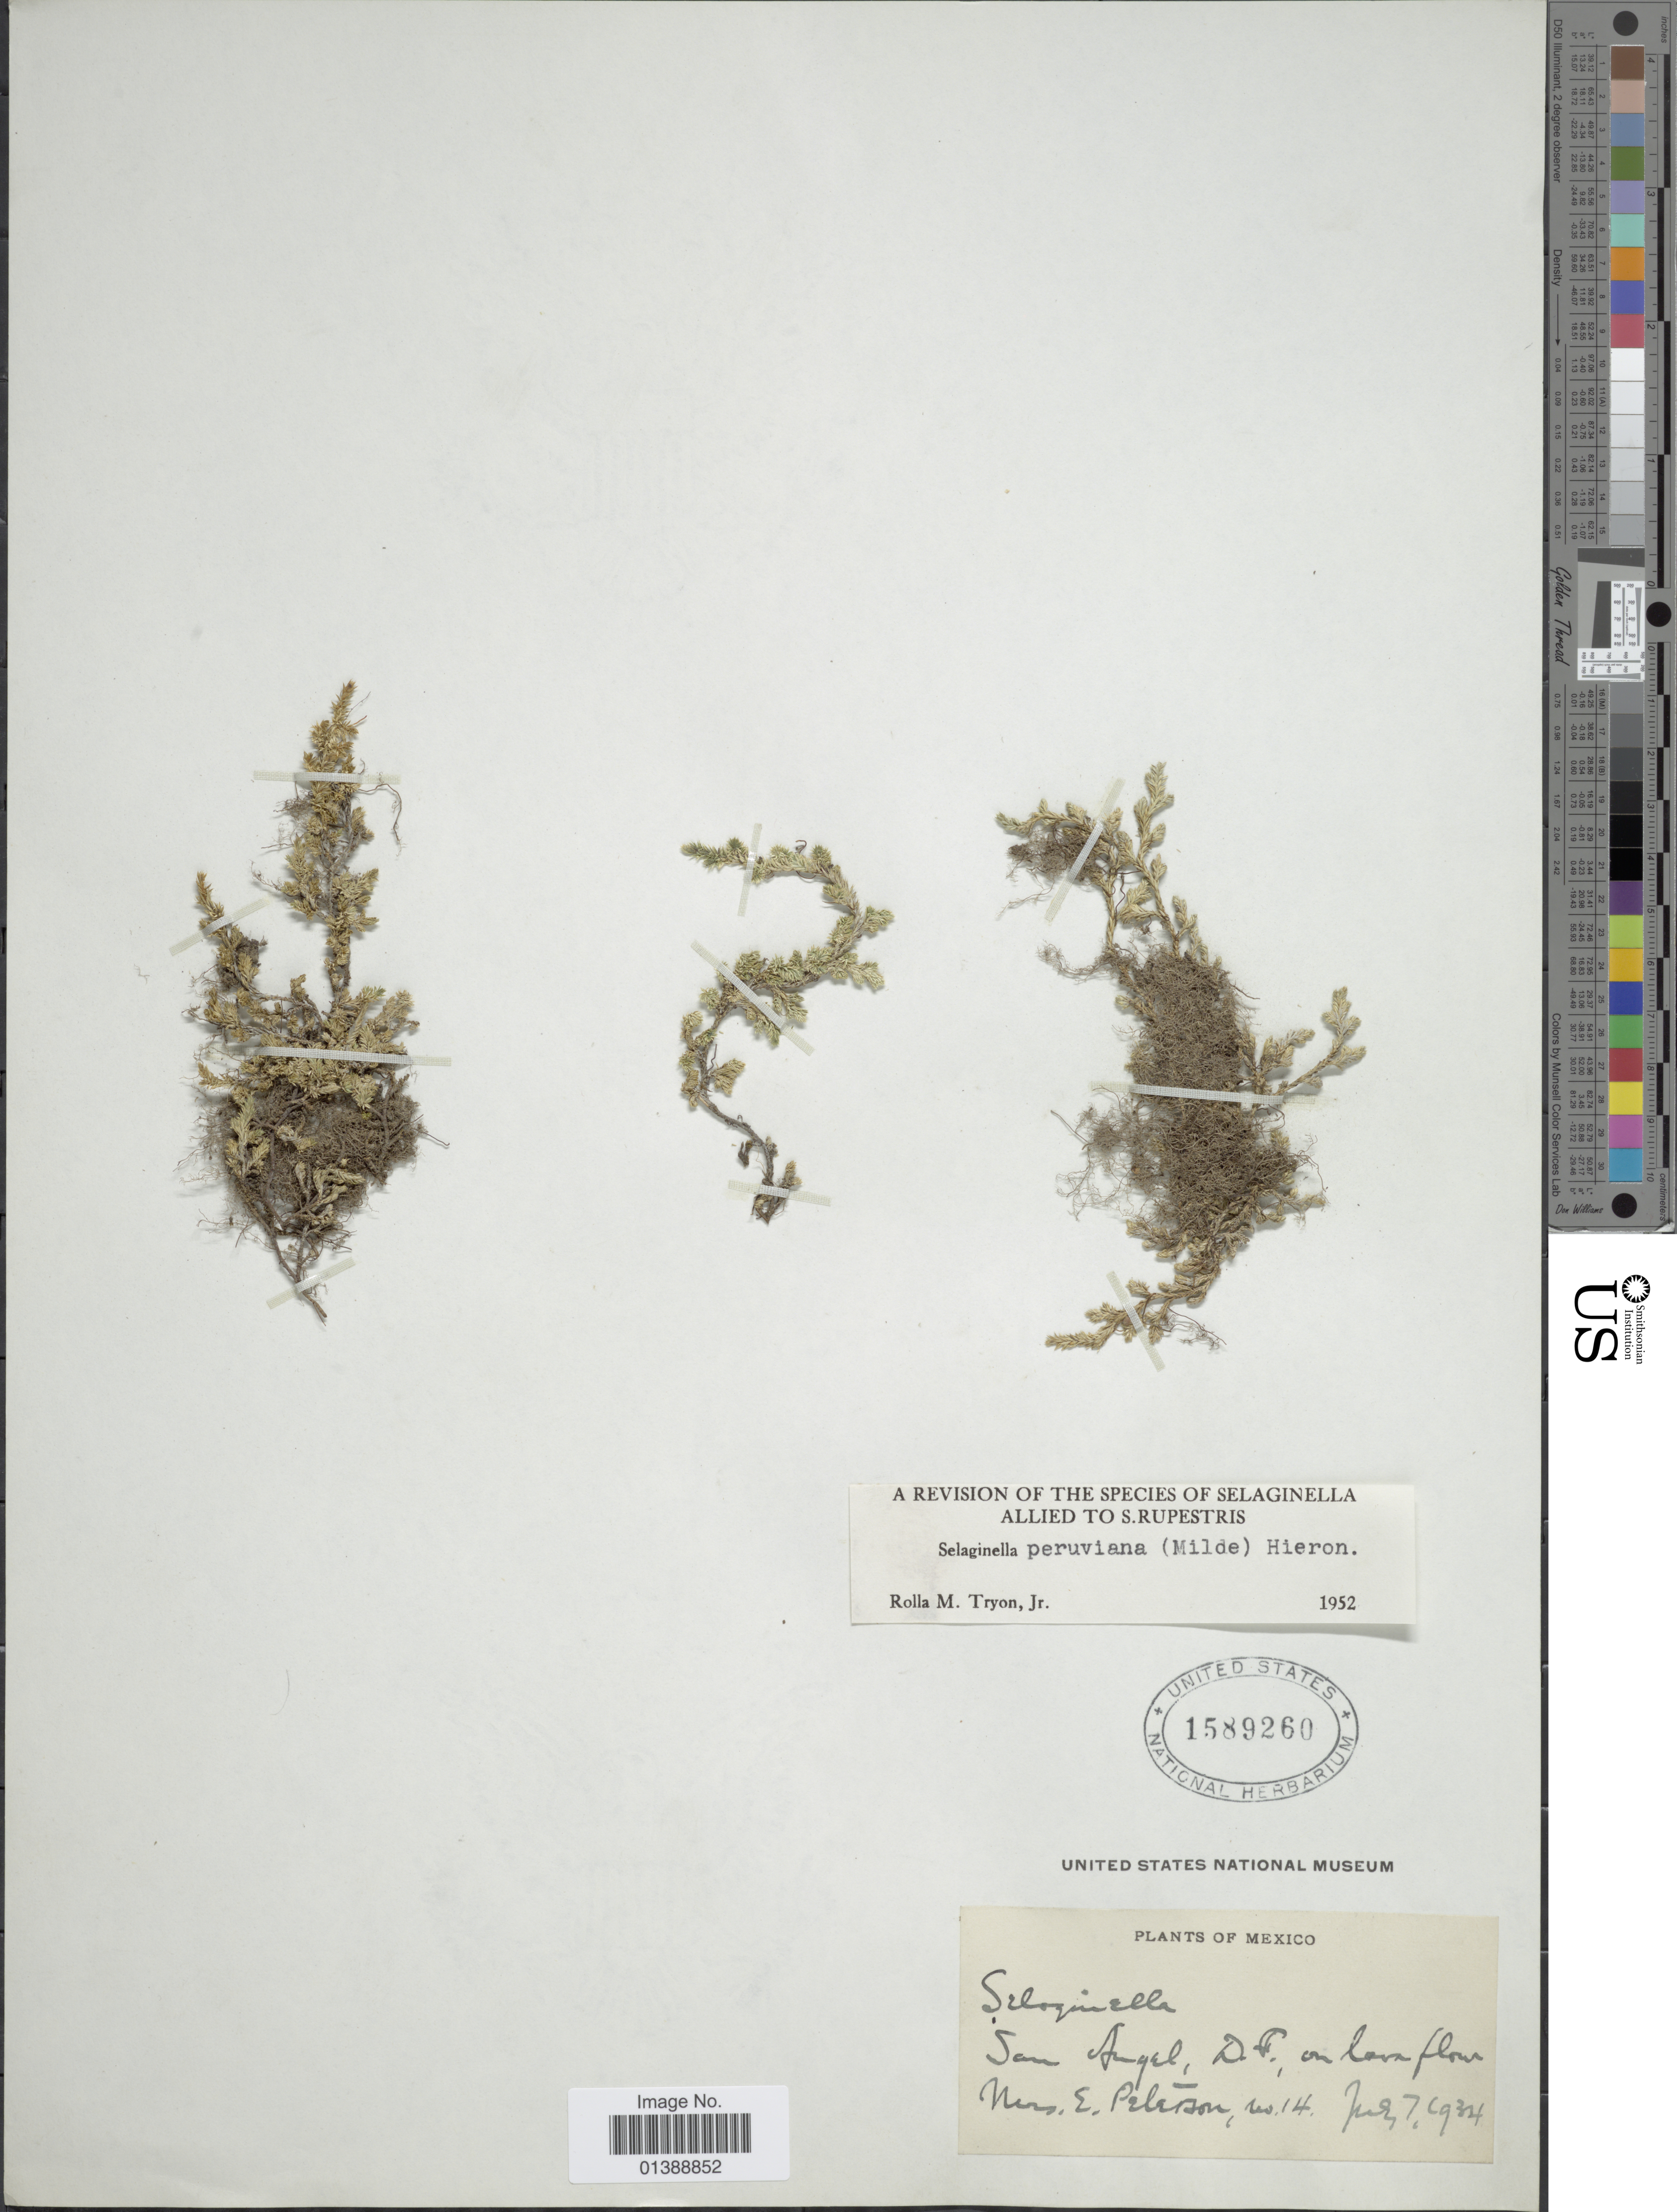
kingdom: Plantae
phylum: Tracheophyta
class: Lycopodiopsida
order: Selaginellales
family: Selaginellaceae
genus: Selaginella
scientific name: Selaginella peruviana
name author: (Milde) Hieron.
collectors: E. Peterson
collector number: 14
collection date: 1934-07-07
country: Mexico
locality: San Angel, D.F. on lava flow.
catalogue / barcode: US 1589260